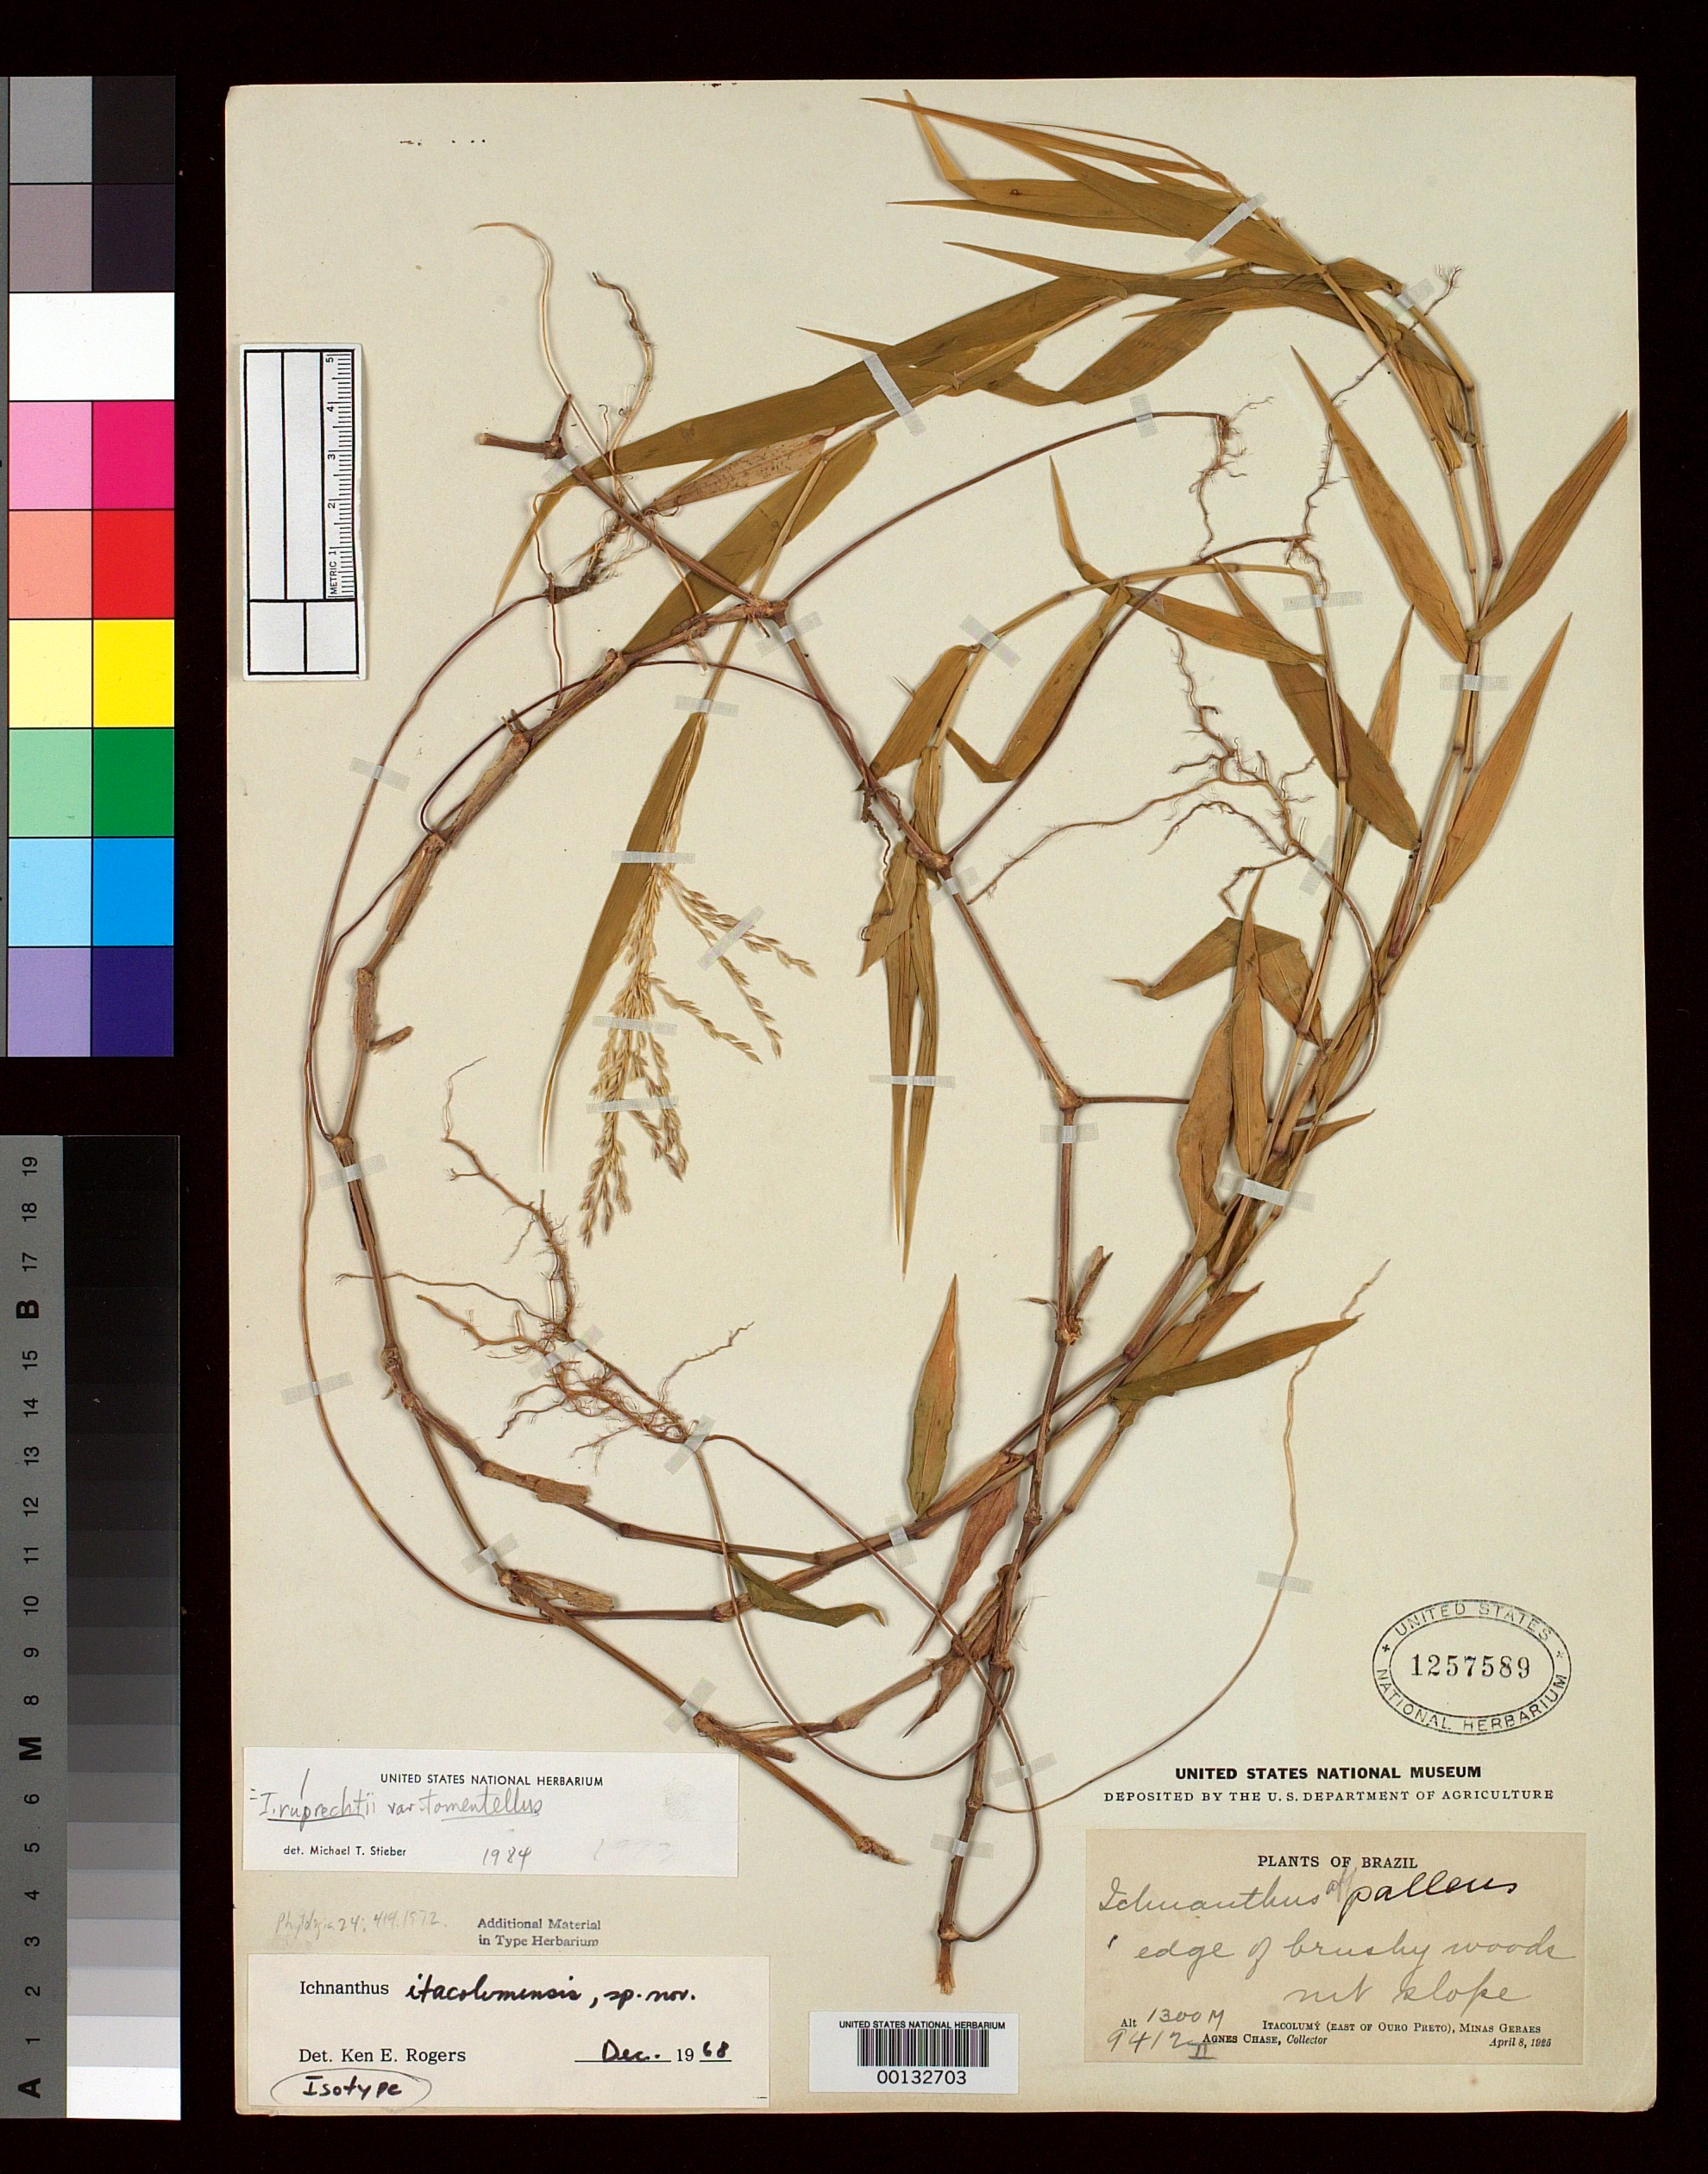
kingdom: Plantae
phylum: Tracheophyta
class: Liliopsida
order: Poales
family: Poaceae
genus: Ichnanthus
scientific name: Ichnanthus itacolumensis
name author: K.E. Rogers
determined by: Rogers, K. E.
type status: Isotype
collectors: A. Chase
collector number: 9412-II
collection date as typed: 08 Apr 1925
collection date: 1925-04-08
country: Brazil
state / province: Minas Gerais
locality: Itacolumy (east of Ouro Preto), Minas Geraes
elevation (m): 1300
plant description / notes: Sheets USNH 1257590 & 1257589 annotated "I" ("I, II all one plant") & "II" respectively but sheets were designated "holotype" & "isotype" respectively, by K.E. Rogers (1968).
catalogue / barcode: US 1257589